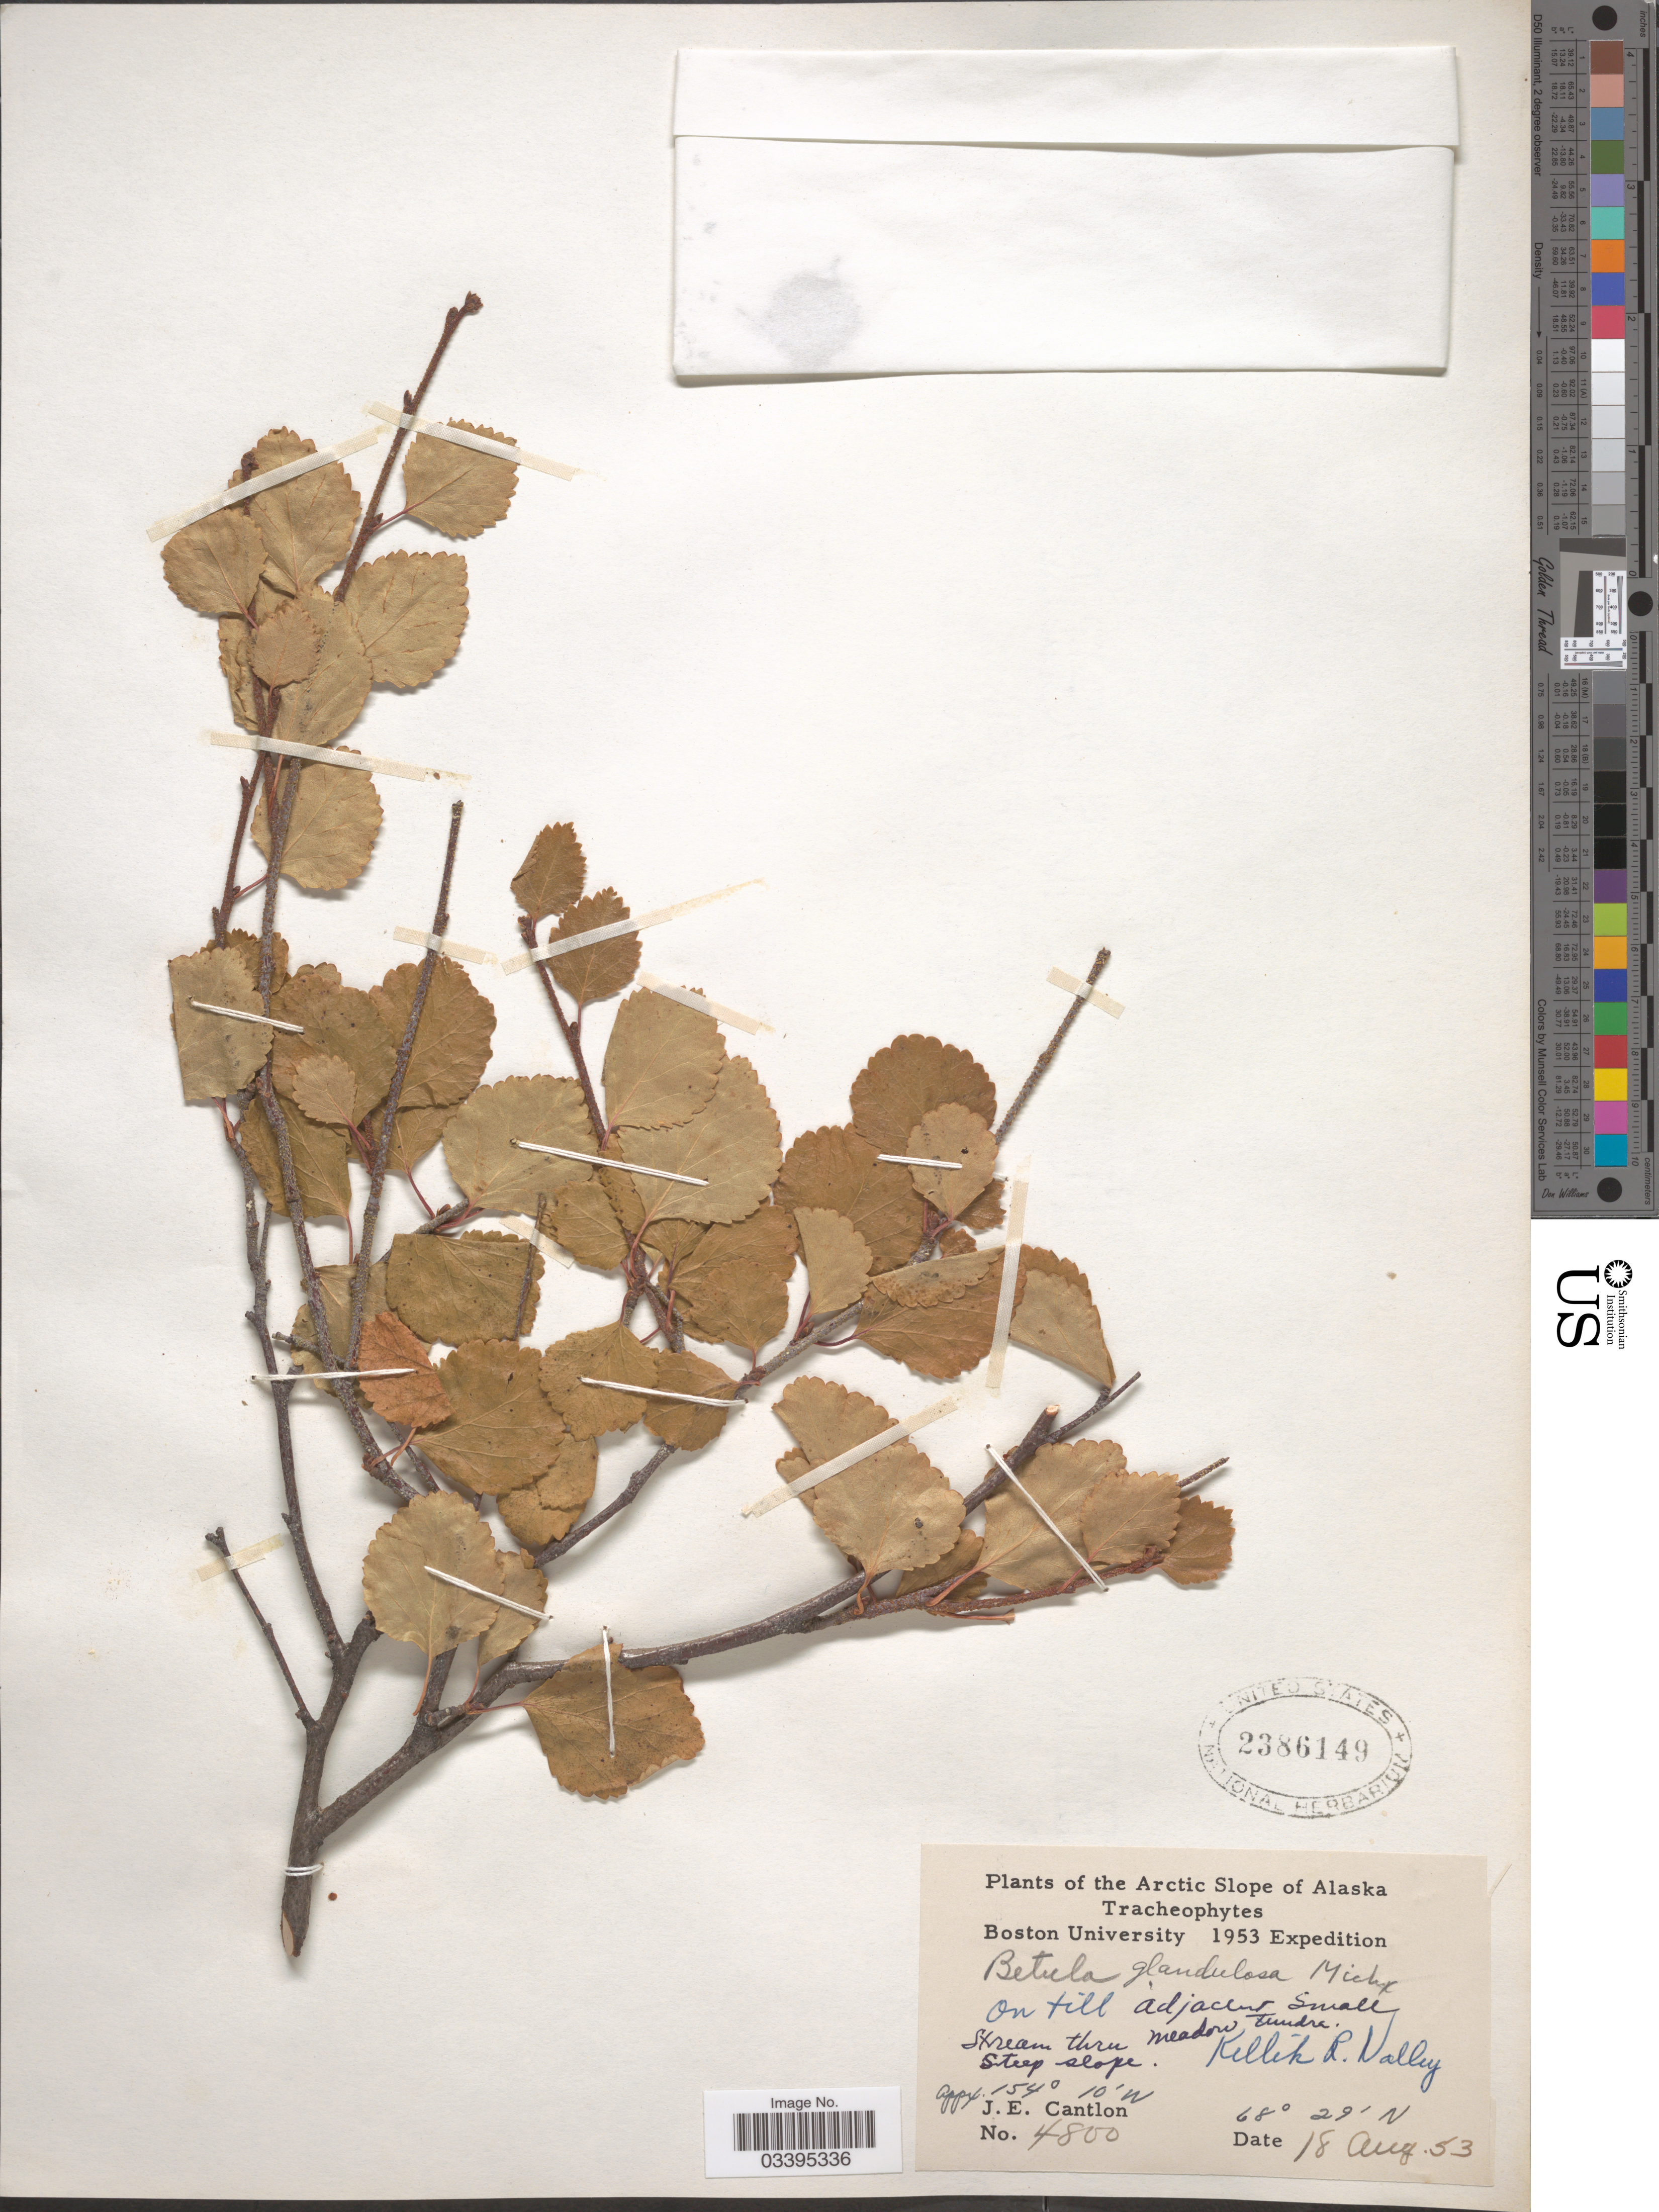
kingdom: Plantae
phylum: Tracheophyta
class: Magnoliopsida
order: Fagales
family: Betulaceae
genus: Betula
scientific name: Betula glandulosa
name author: Michx.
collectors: J. Cantlon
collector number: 4800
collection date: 1953-08-18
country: United States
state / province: Alaska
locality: The Arctic Alaska Slope. Killik R. Valley.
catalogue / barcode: US 2386149